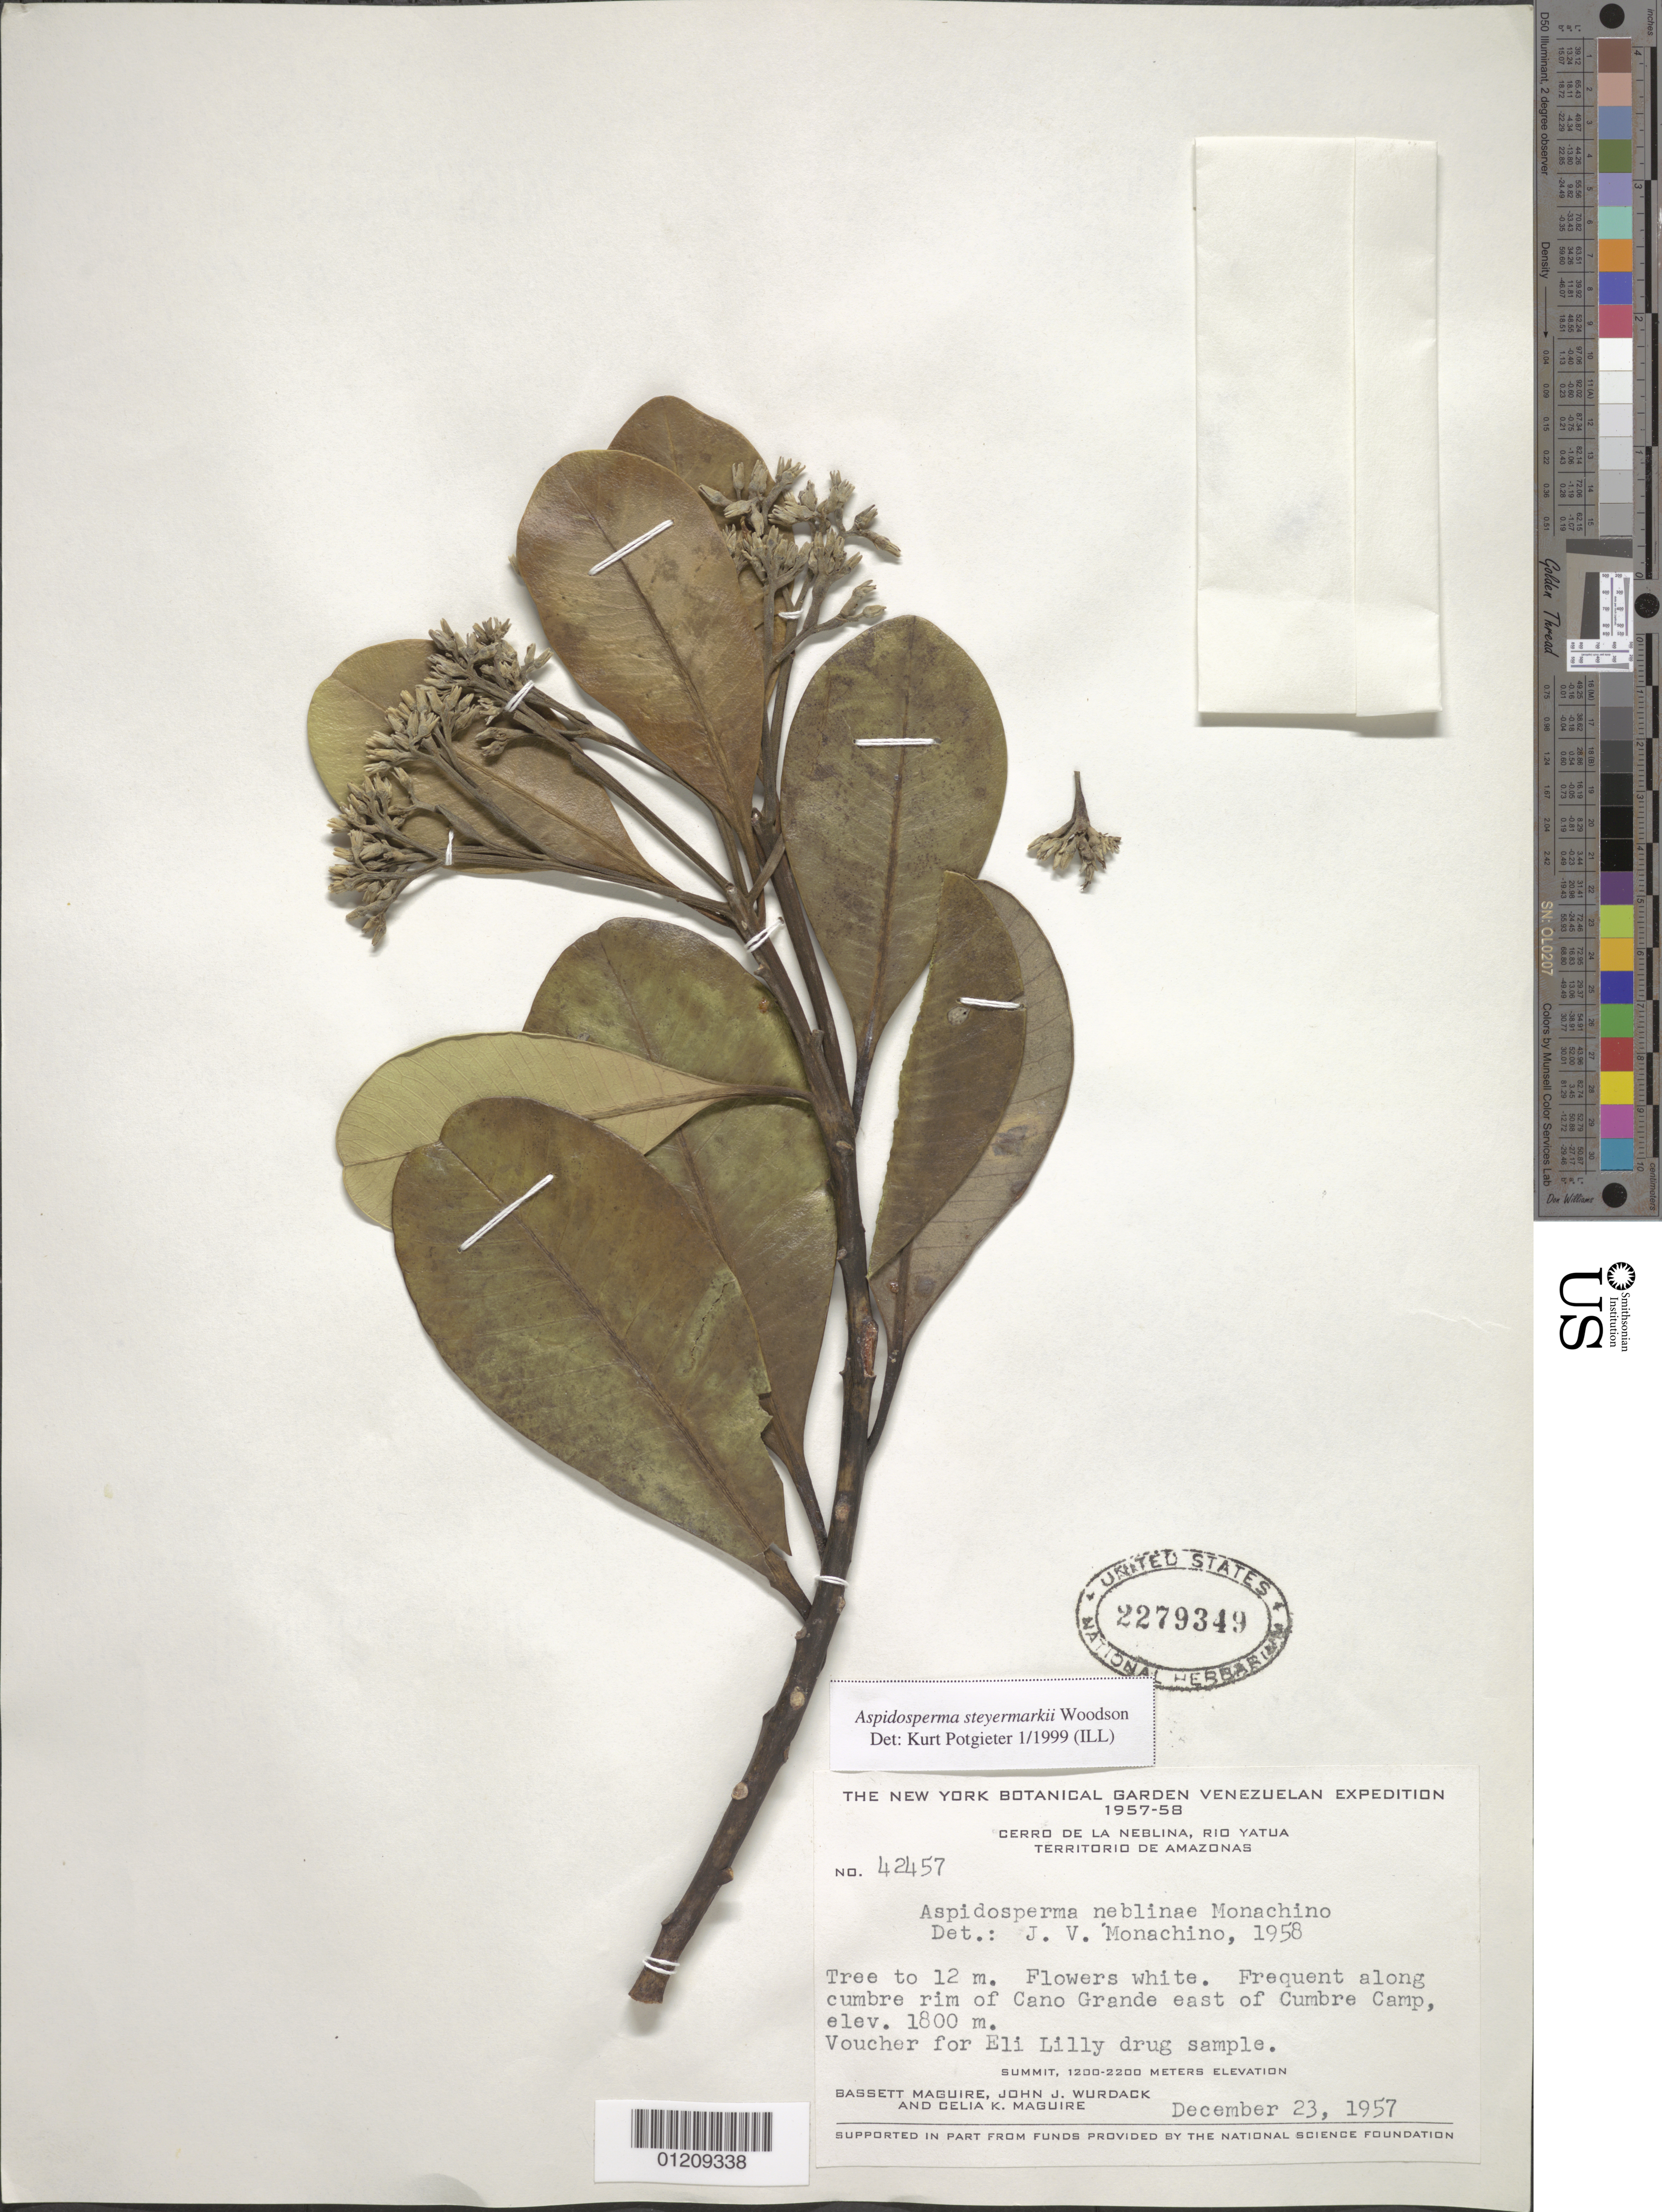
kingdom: Plantae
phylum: Tracheophyta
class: Magnoliopsida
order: Gentianales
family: Apocynaceae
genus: Aspidosperma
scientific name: Aspidosperma steyermarkii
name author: Woodson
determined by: Potgieter, K.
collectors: B. Maguire Jr., J. J. Wurdack & C. K. Maguire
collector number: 42457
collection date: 1957-12-23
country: Venezuela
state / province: Amazonas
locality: Cumbre rim of Cano Grande east of Cumbre Camp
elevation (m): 1200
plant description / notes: voucher for Eli Lilly drug sample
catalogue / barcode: US 2279349